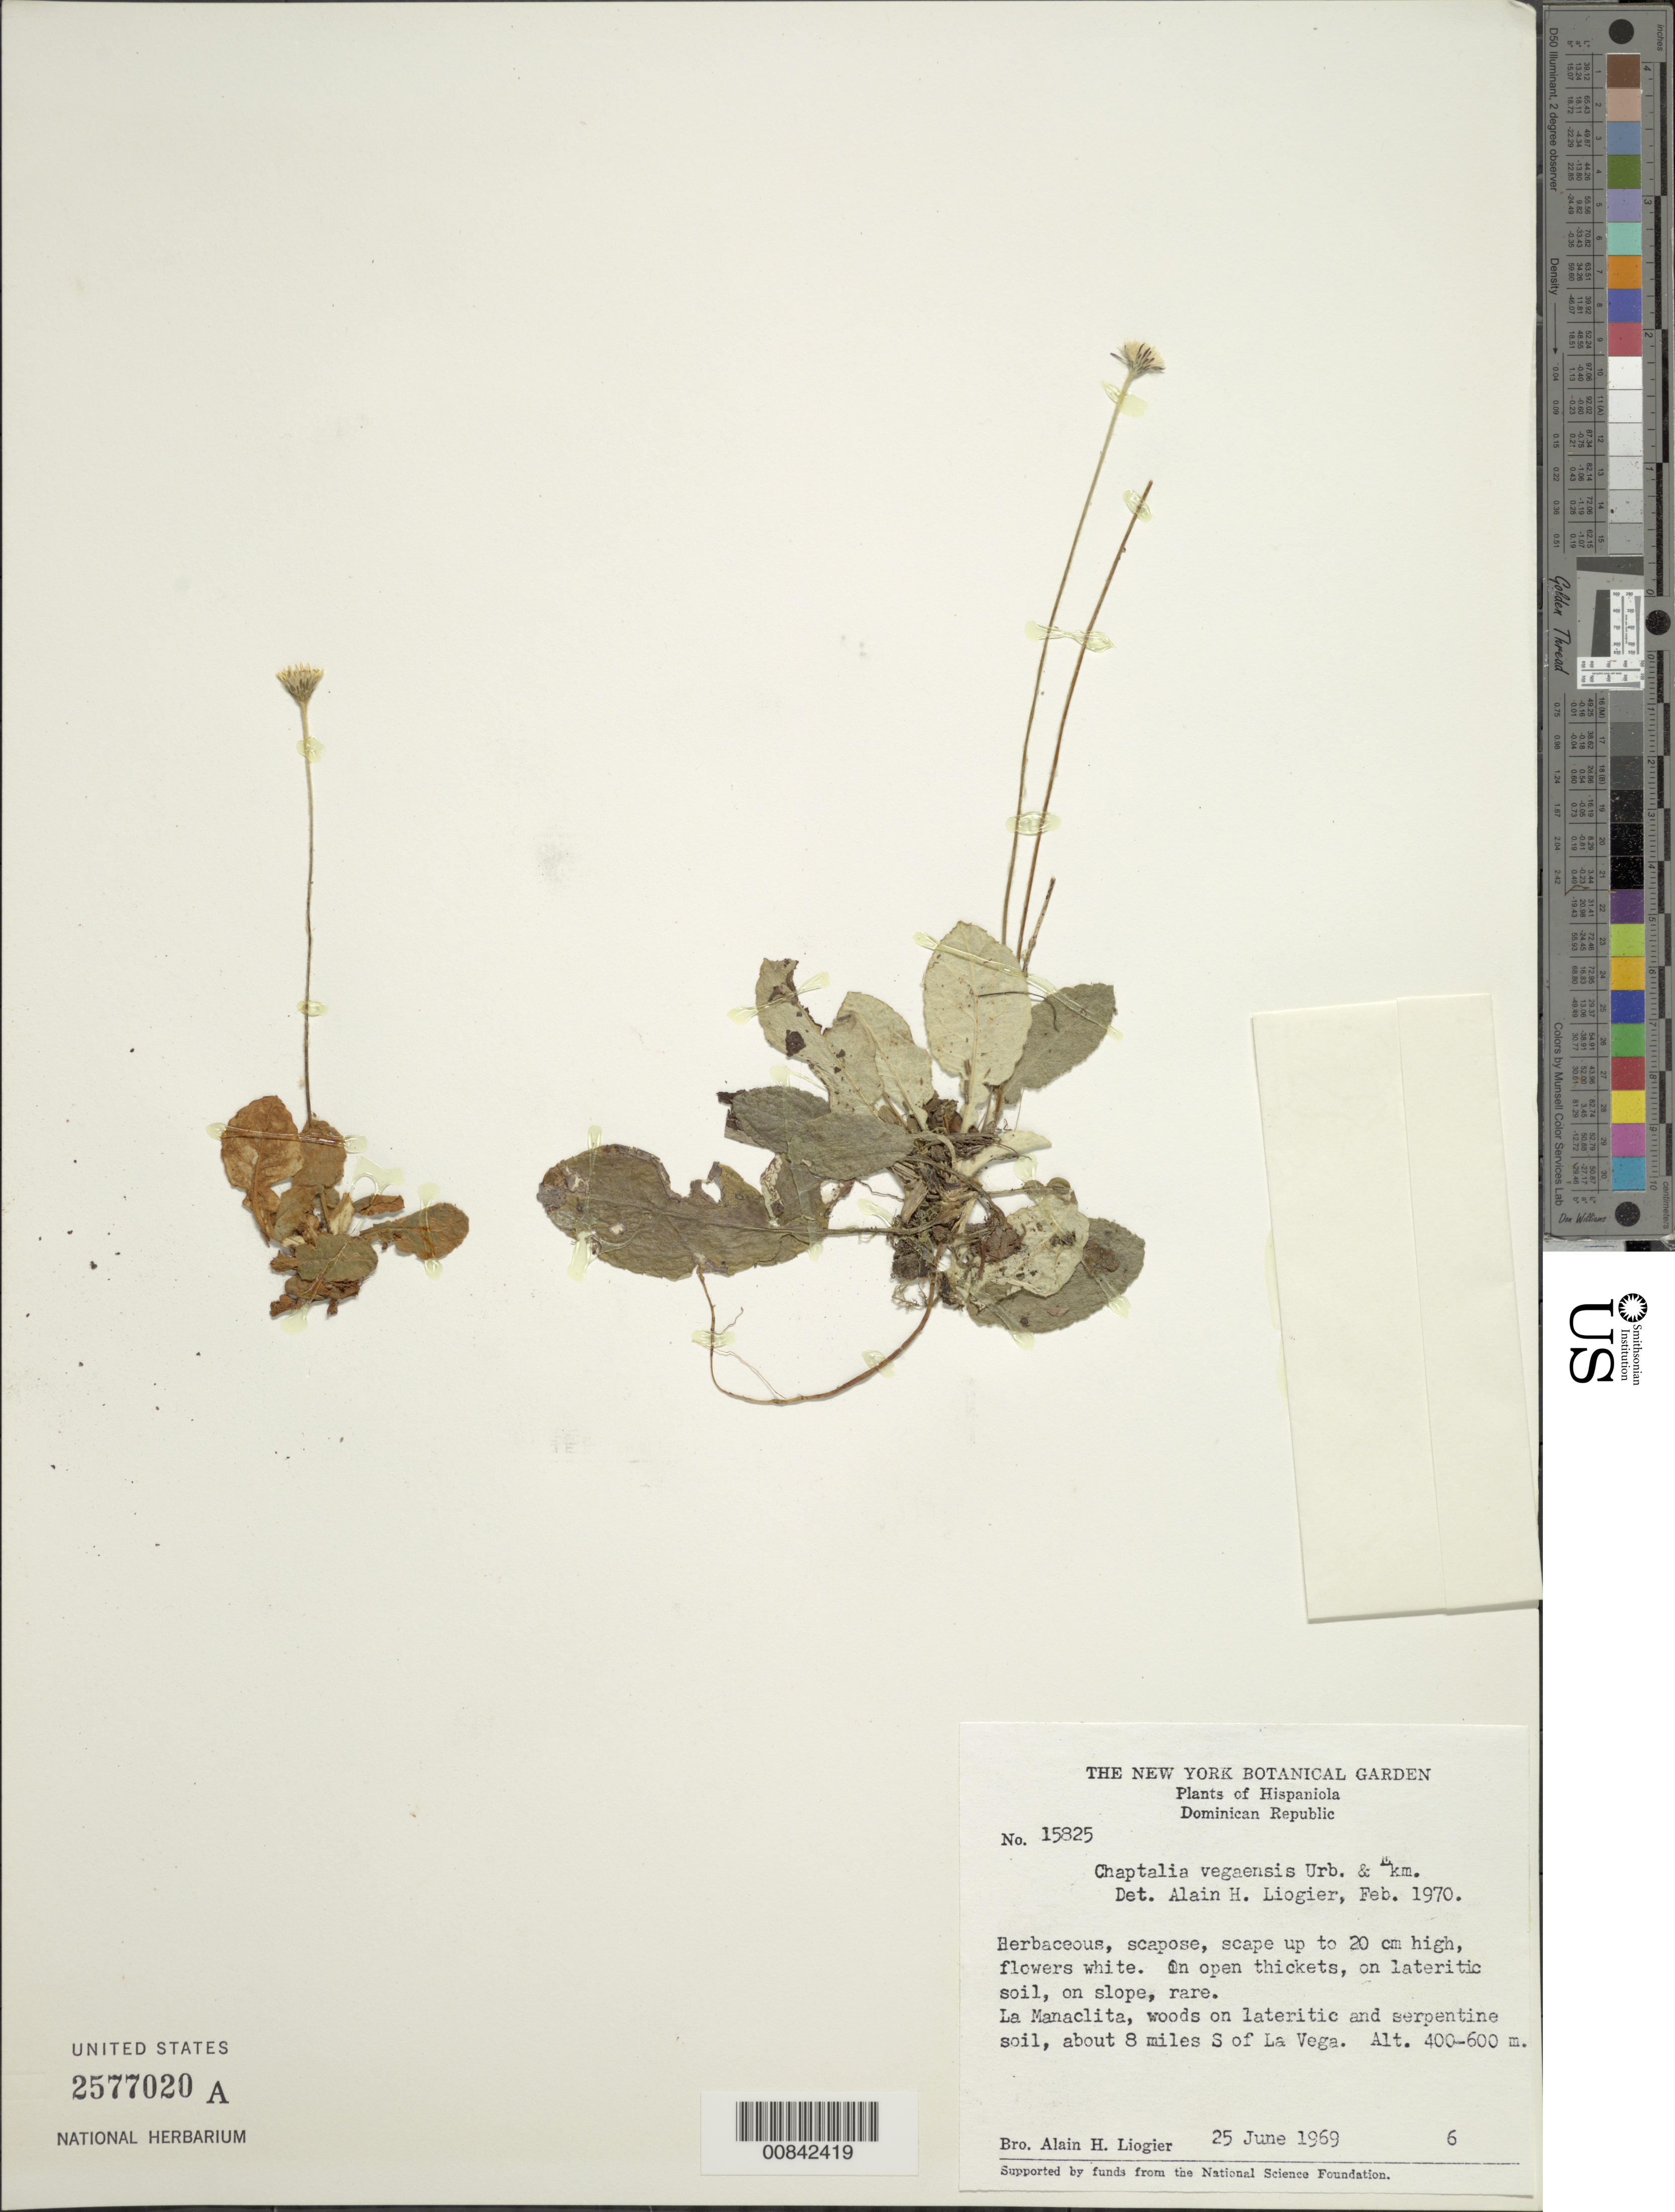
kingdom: Plantae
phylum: Tracheophyta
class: Magnoliopsida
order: Asterales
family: Asteraceae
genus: Chaptalia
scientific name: Chaptalia vegaensis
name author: Urb. & Ekman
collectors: A. H. Liogier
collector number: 15825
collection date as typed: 25 Jun 1969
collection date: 1969-06-25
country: Dominican Republic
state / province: La Vega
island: Hispaniola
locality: La Manaclita, about 8 miles S of La Vega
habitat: Open thickets on lateritic and serpentine soil, on slope in woods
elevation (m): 400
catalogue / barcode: US 2577020